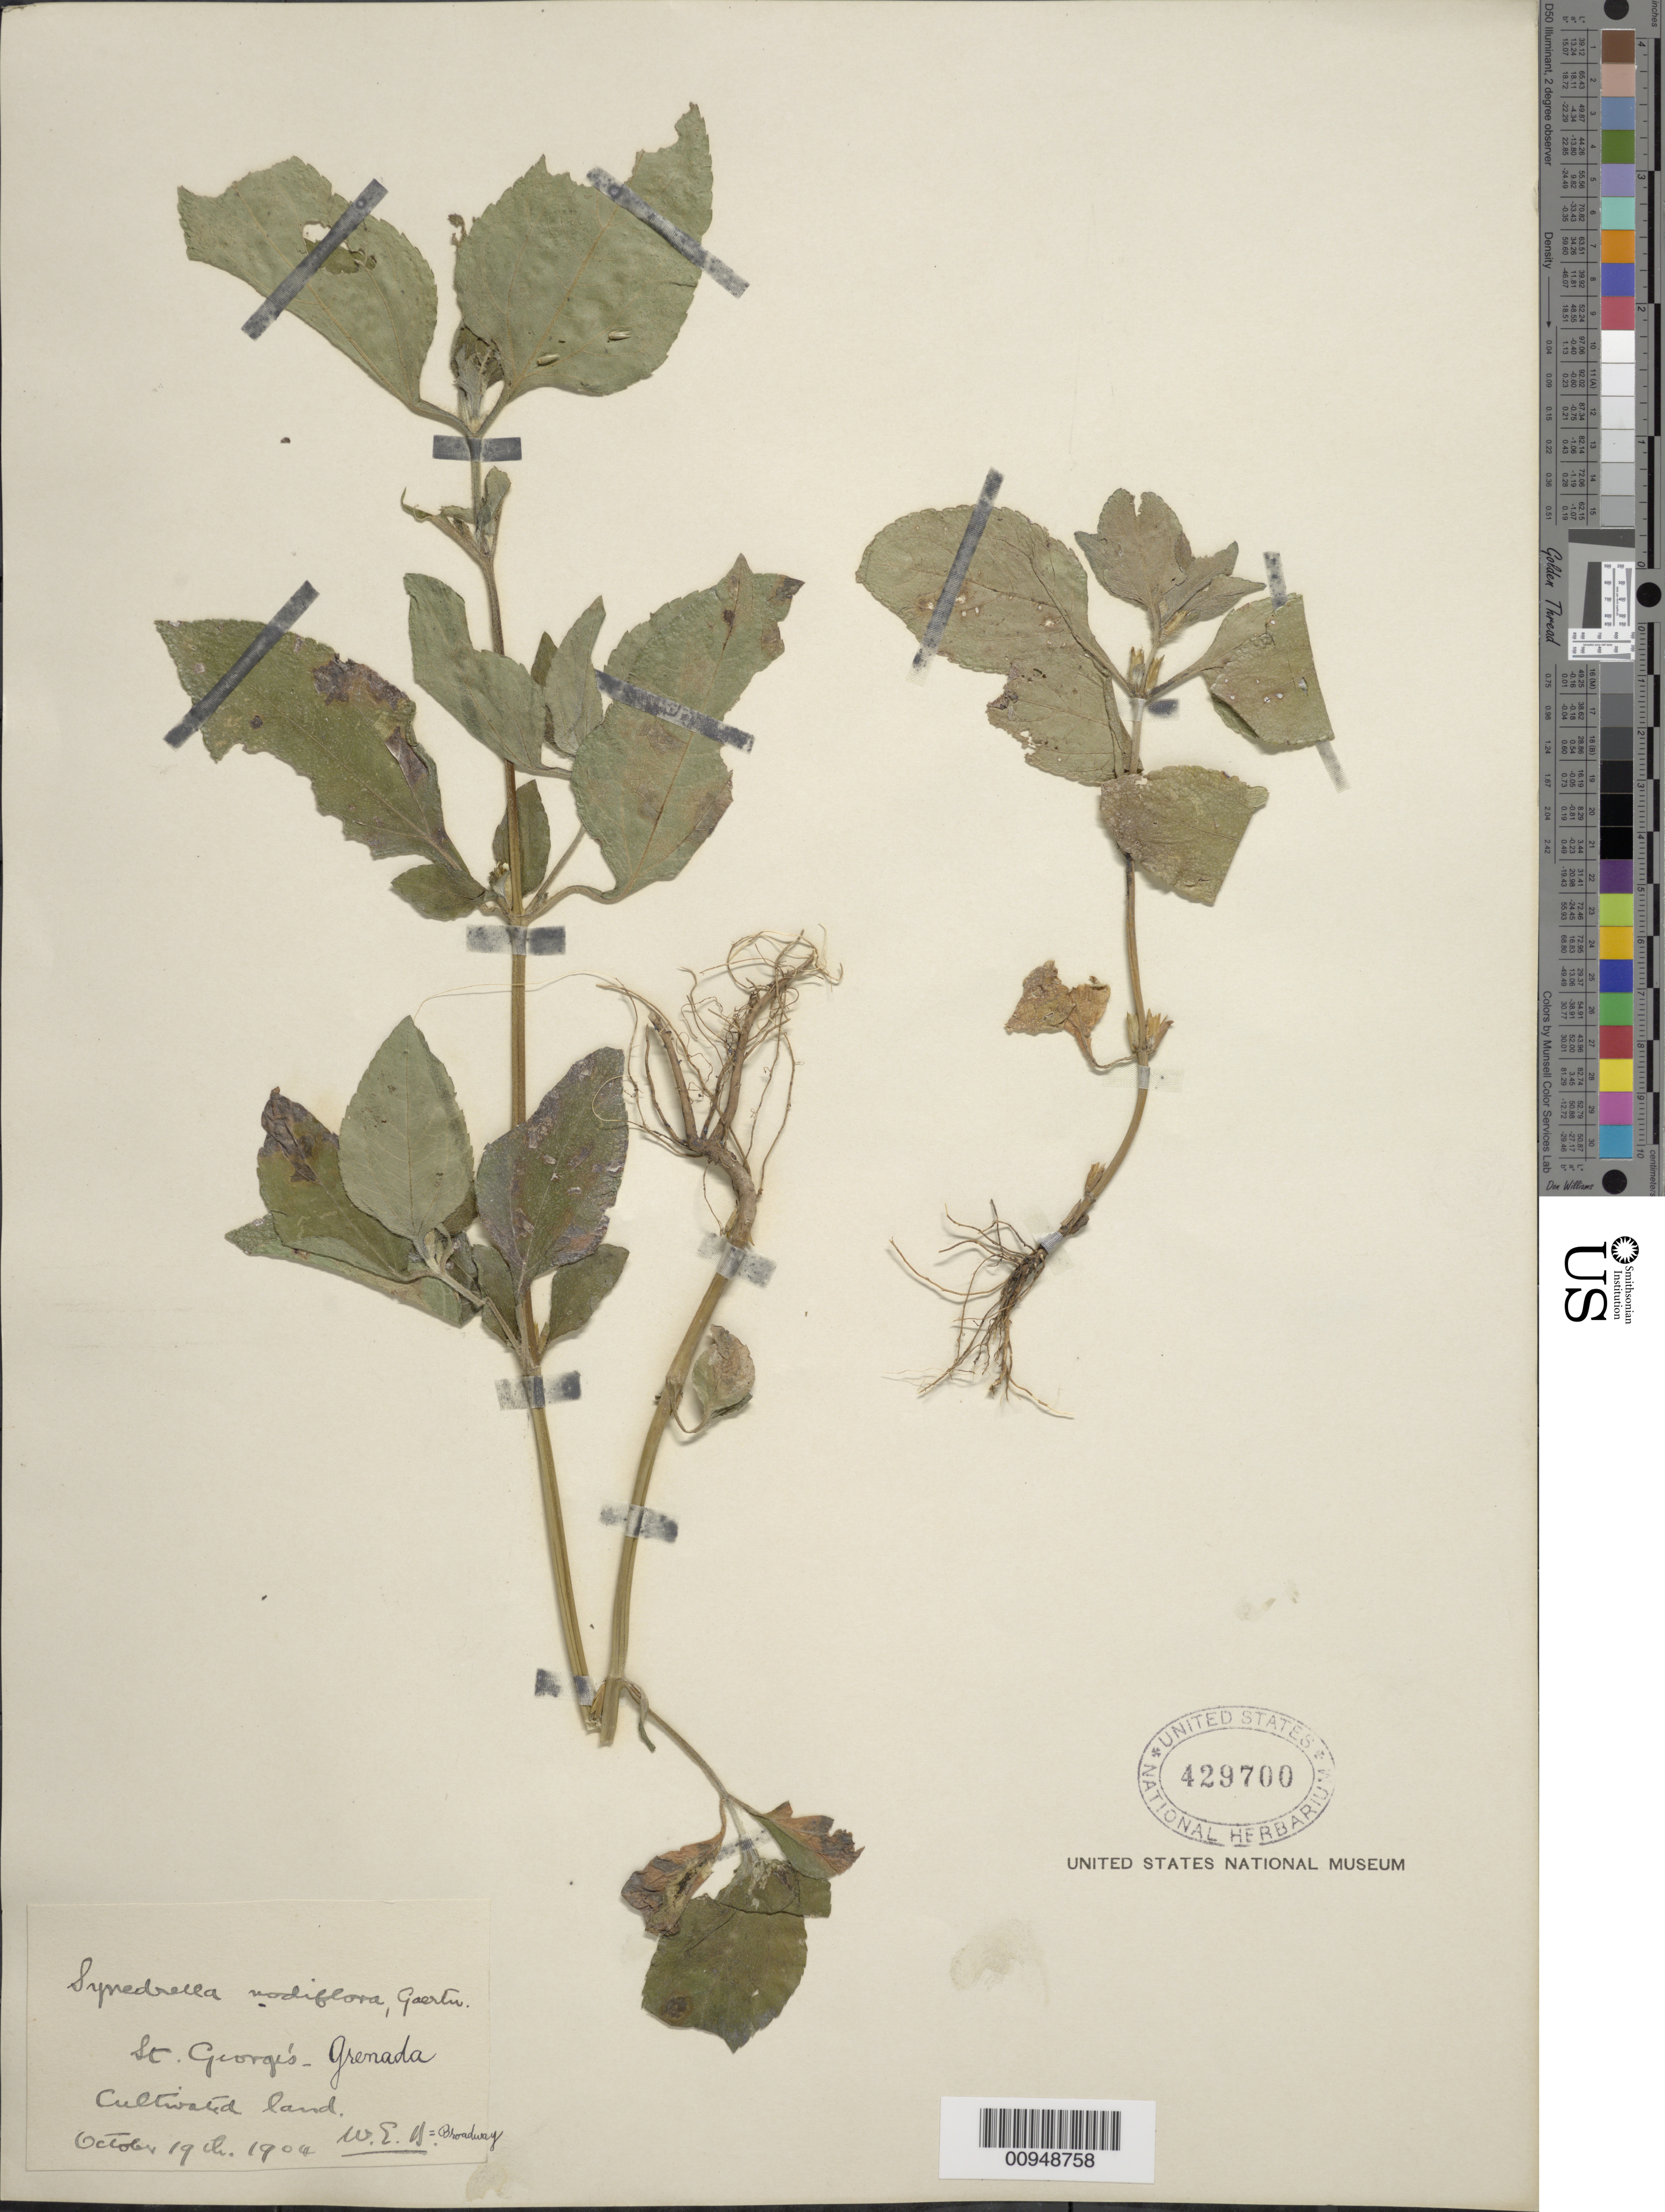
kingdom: Plantae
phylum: Tracheophyta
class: Magnoliopsida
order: Asterales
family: Asteraceae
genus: Synedrella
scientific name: Synedrella nodiflora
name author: (L.) Gaertn.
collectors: W. E. Broadway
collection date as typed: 19 Oct 1904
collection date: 1904-10-19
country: Grenada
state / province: Saint George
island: Grenada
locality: Cultivated land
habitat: Cultivated land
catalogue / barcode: US 429700